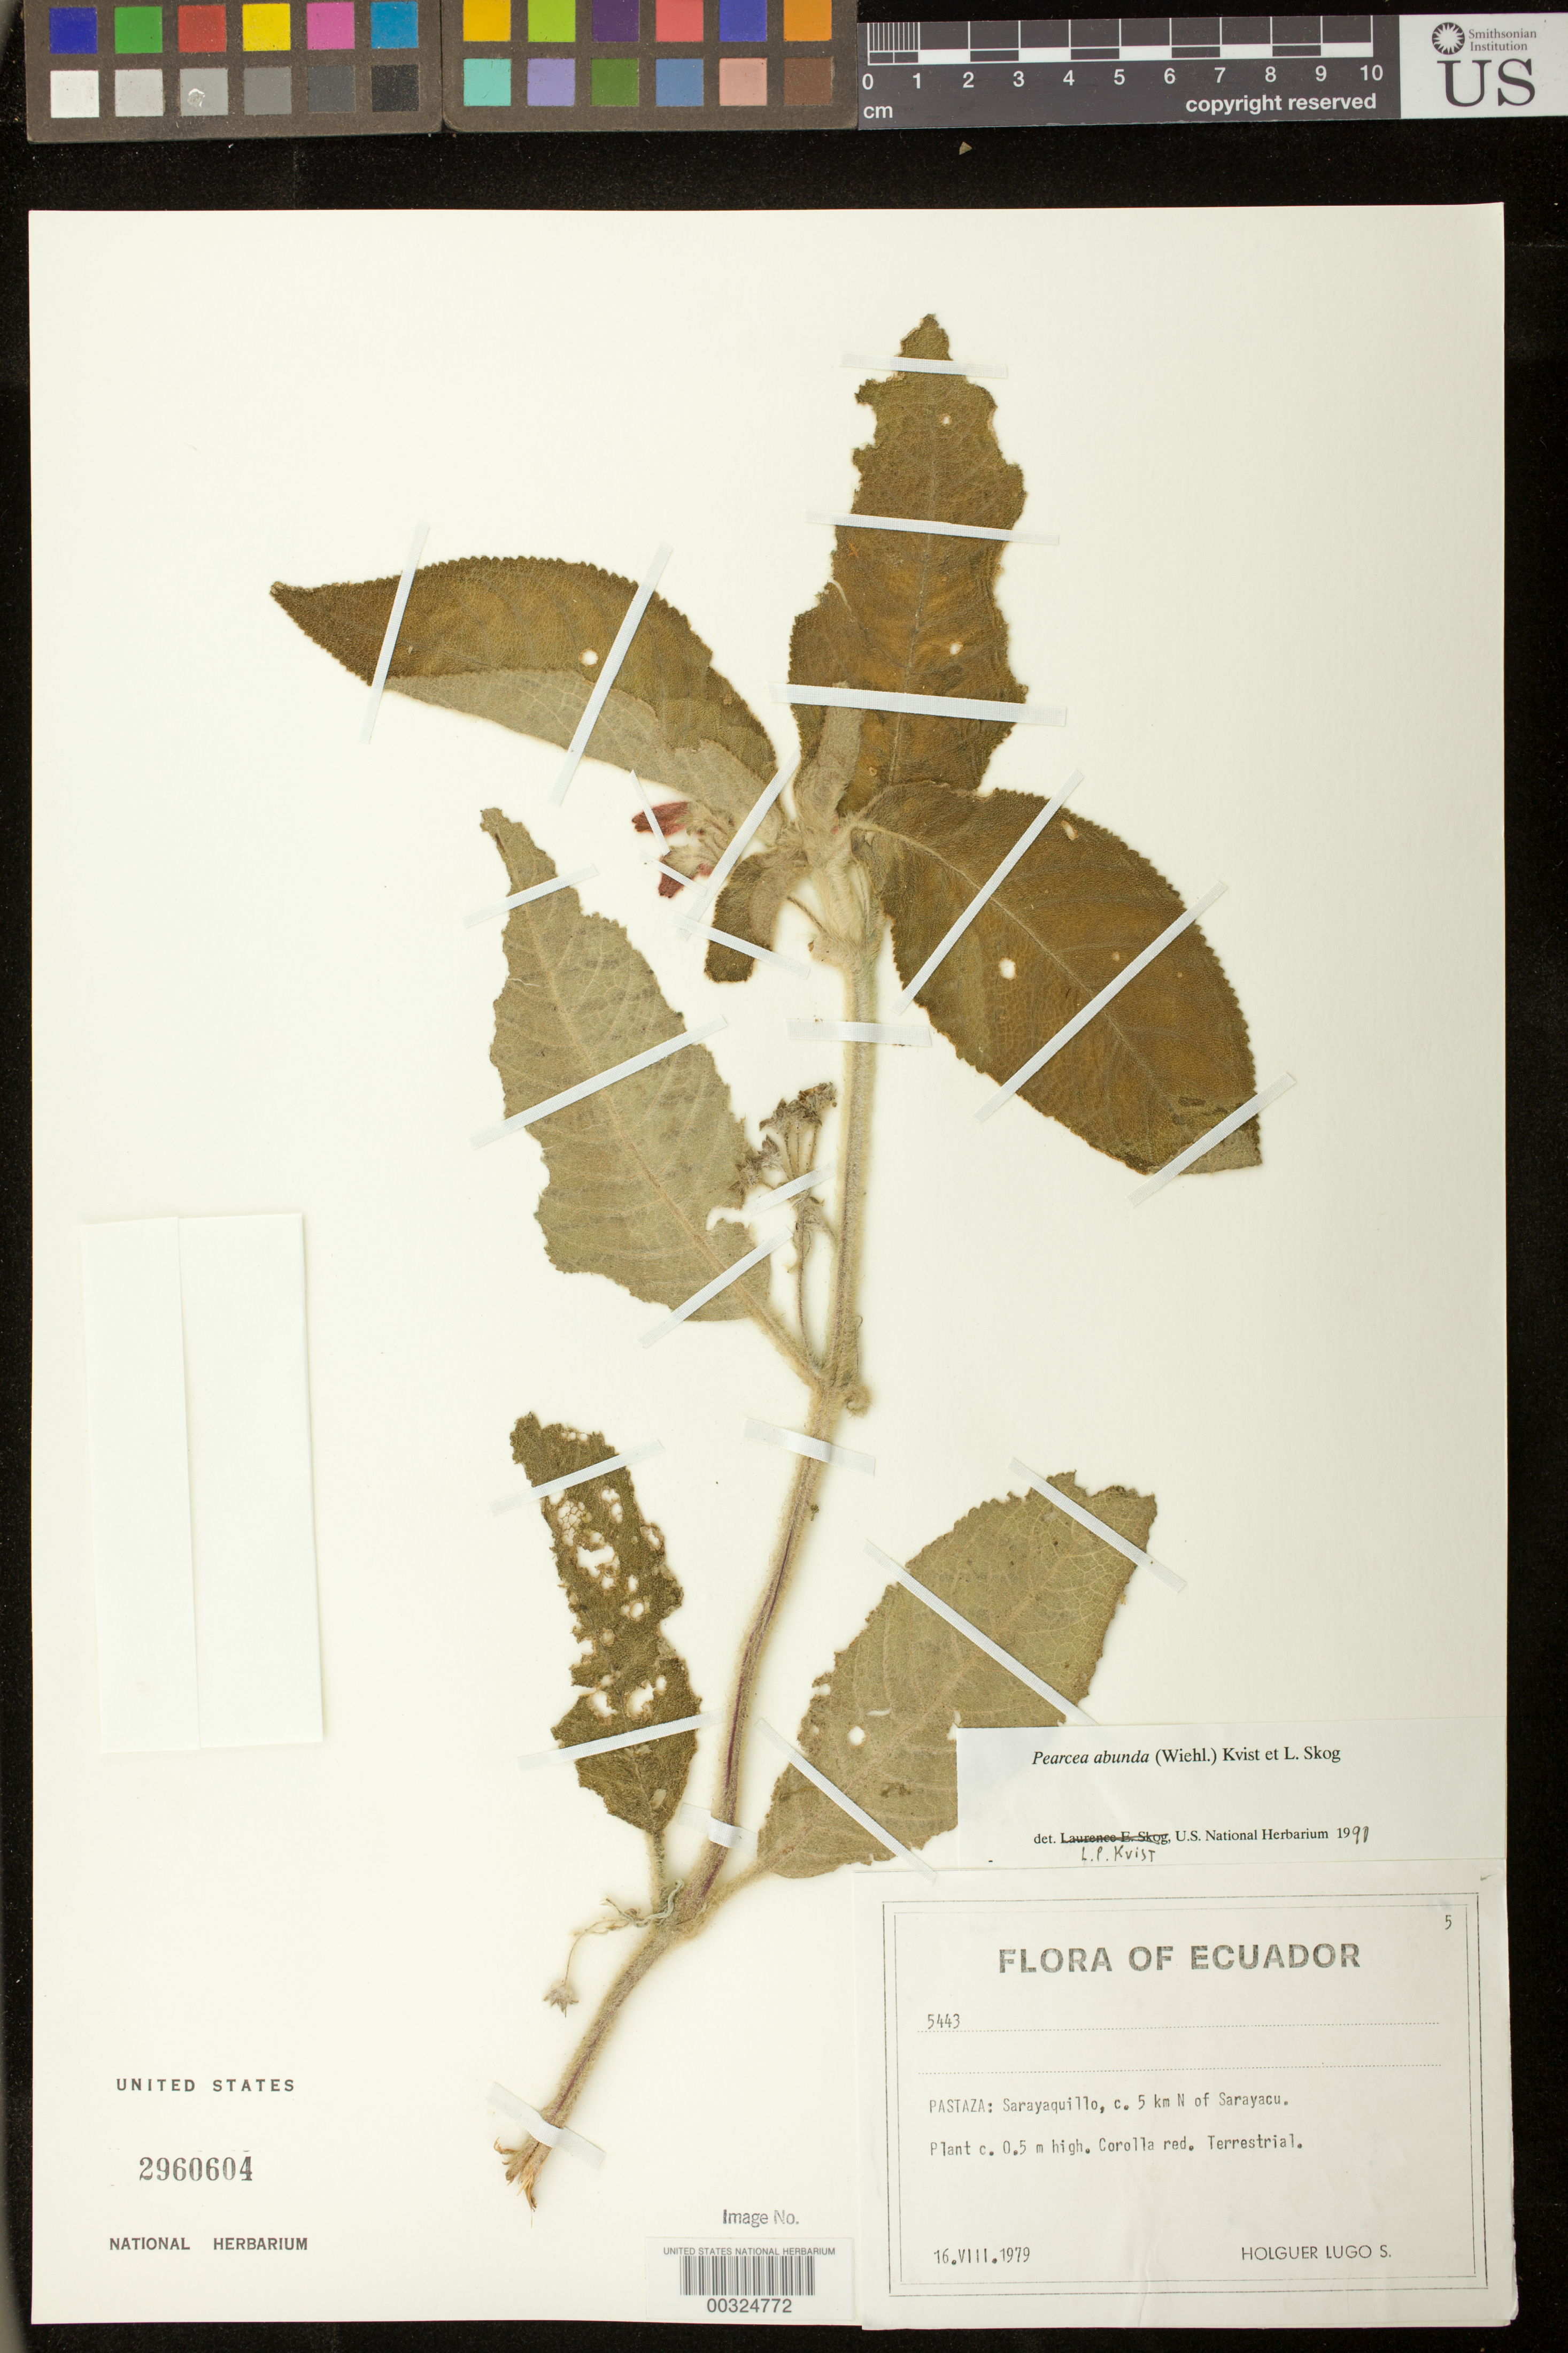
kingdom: Plantae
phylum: Tracheophyta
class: Magnoliopsida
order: Lamiales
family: Gesneriaceae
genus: Pearcea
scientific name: Pearcea abunda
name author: (Wiehler) L.P. Kvist & L.E. Skog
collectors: H. Lugo S.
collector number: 5443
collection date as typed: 16 Aug 1979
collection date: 1979-08-16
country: Ecuador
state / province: Pastaza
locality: Sarayaquillo, c 5 km N of Sarayacu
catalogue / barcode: US 2960604